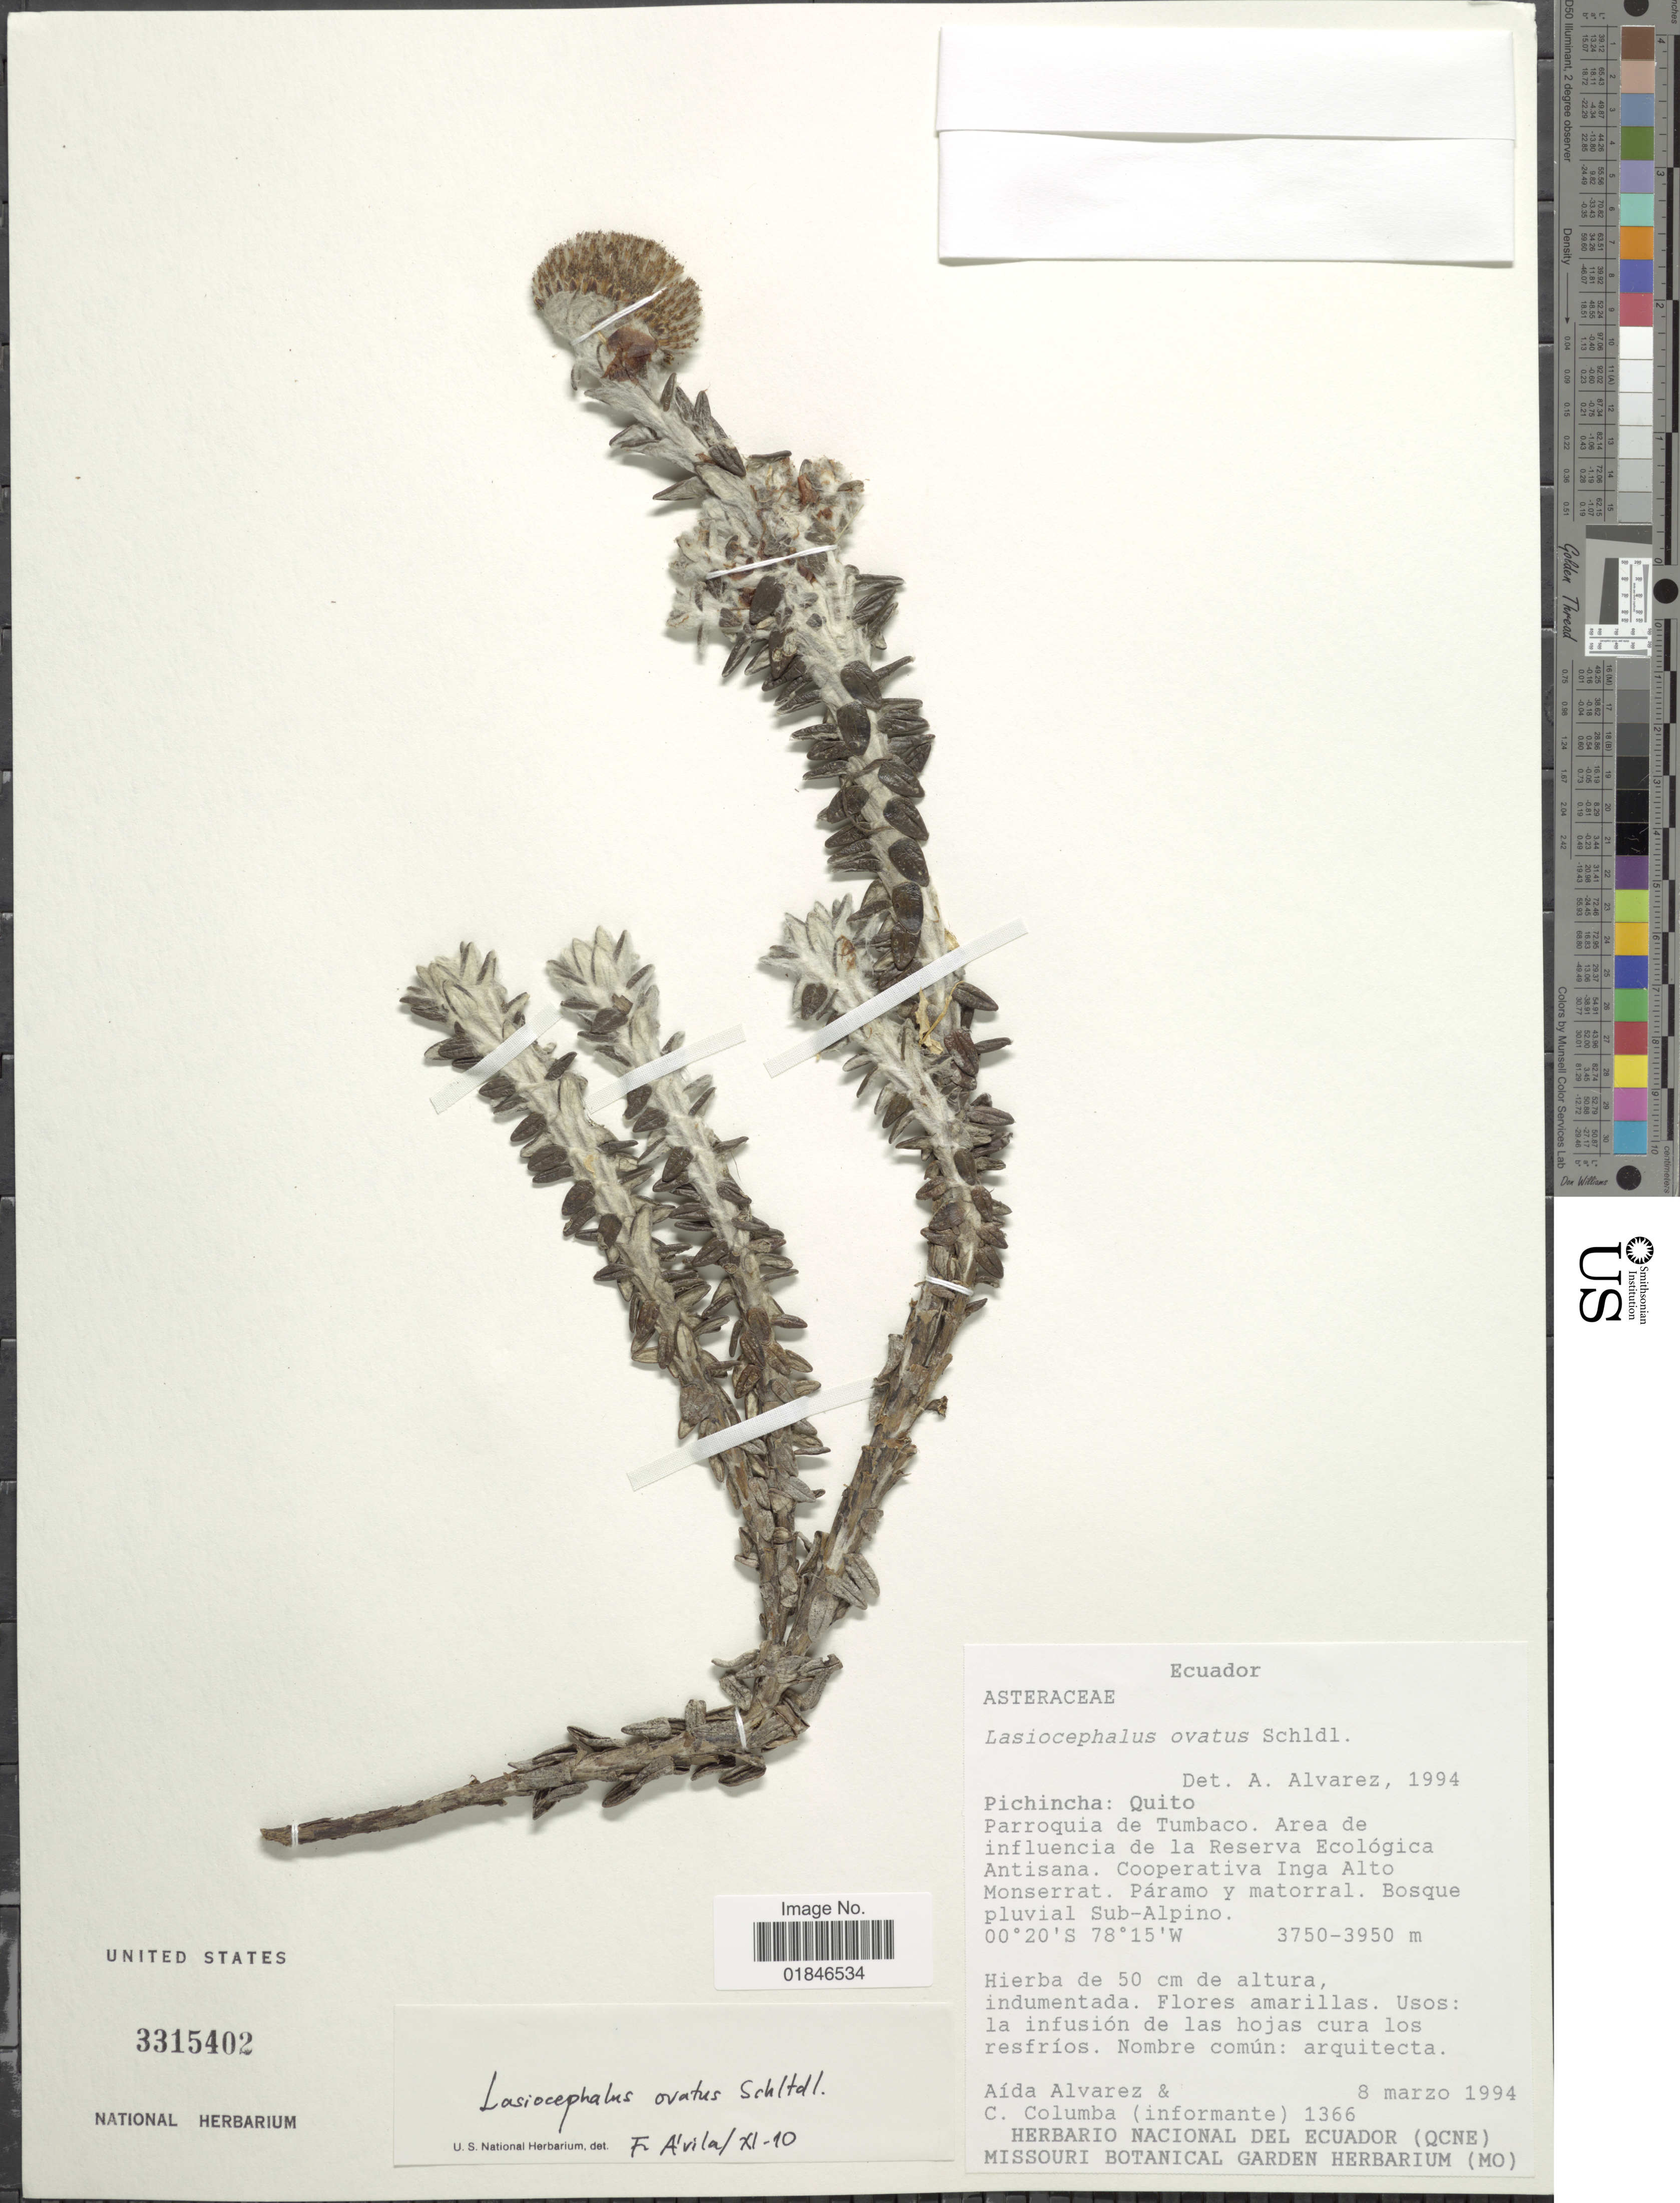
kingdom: Plantae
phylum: Tracheophyta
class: Magnoliopsida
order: Asterales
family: Asteraceae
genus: Senecio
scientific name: Senecio superandinus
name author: Cuatrec.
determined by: Salomon, Luciana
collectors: A. Alvarez & C. Columba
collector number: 1366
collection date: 1994-03-08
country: Ecuador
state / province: Pichincha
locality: Pichincha: Quito Parroquia de Tumbaco. Area de Influencia de la Reserva Ecologica Antisana, Cooperativa Inga Alto Monserrat.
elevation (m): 3750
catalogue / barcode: US 3315402